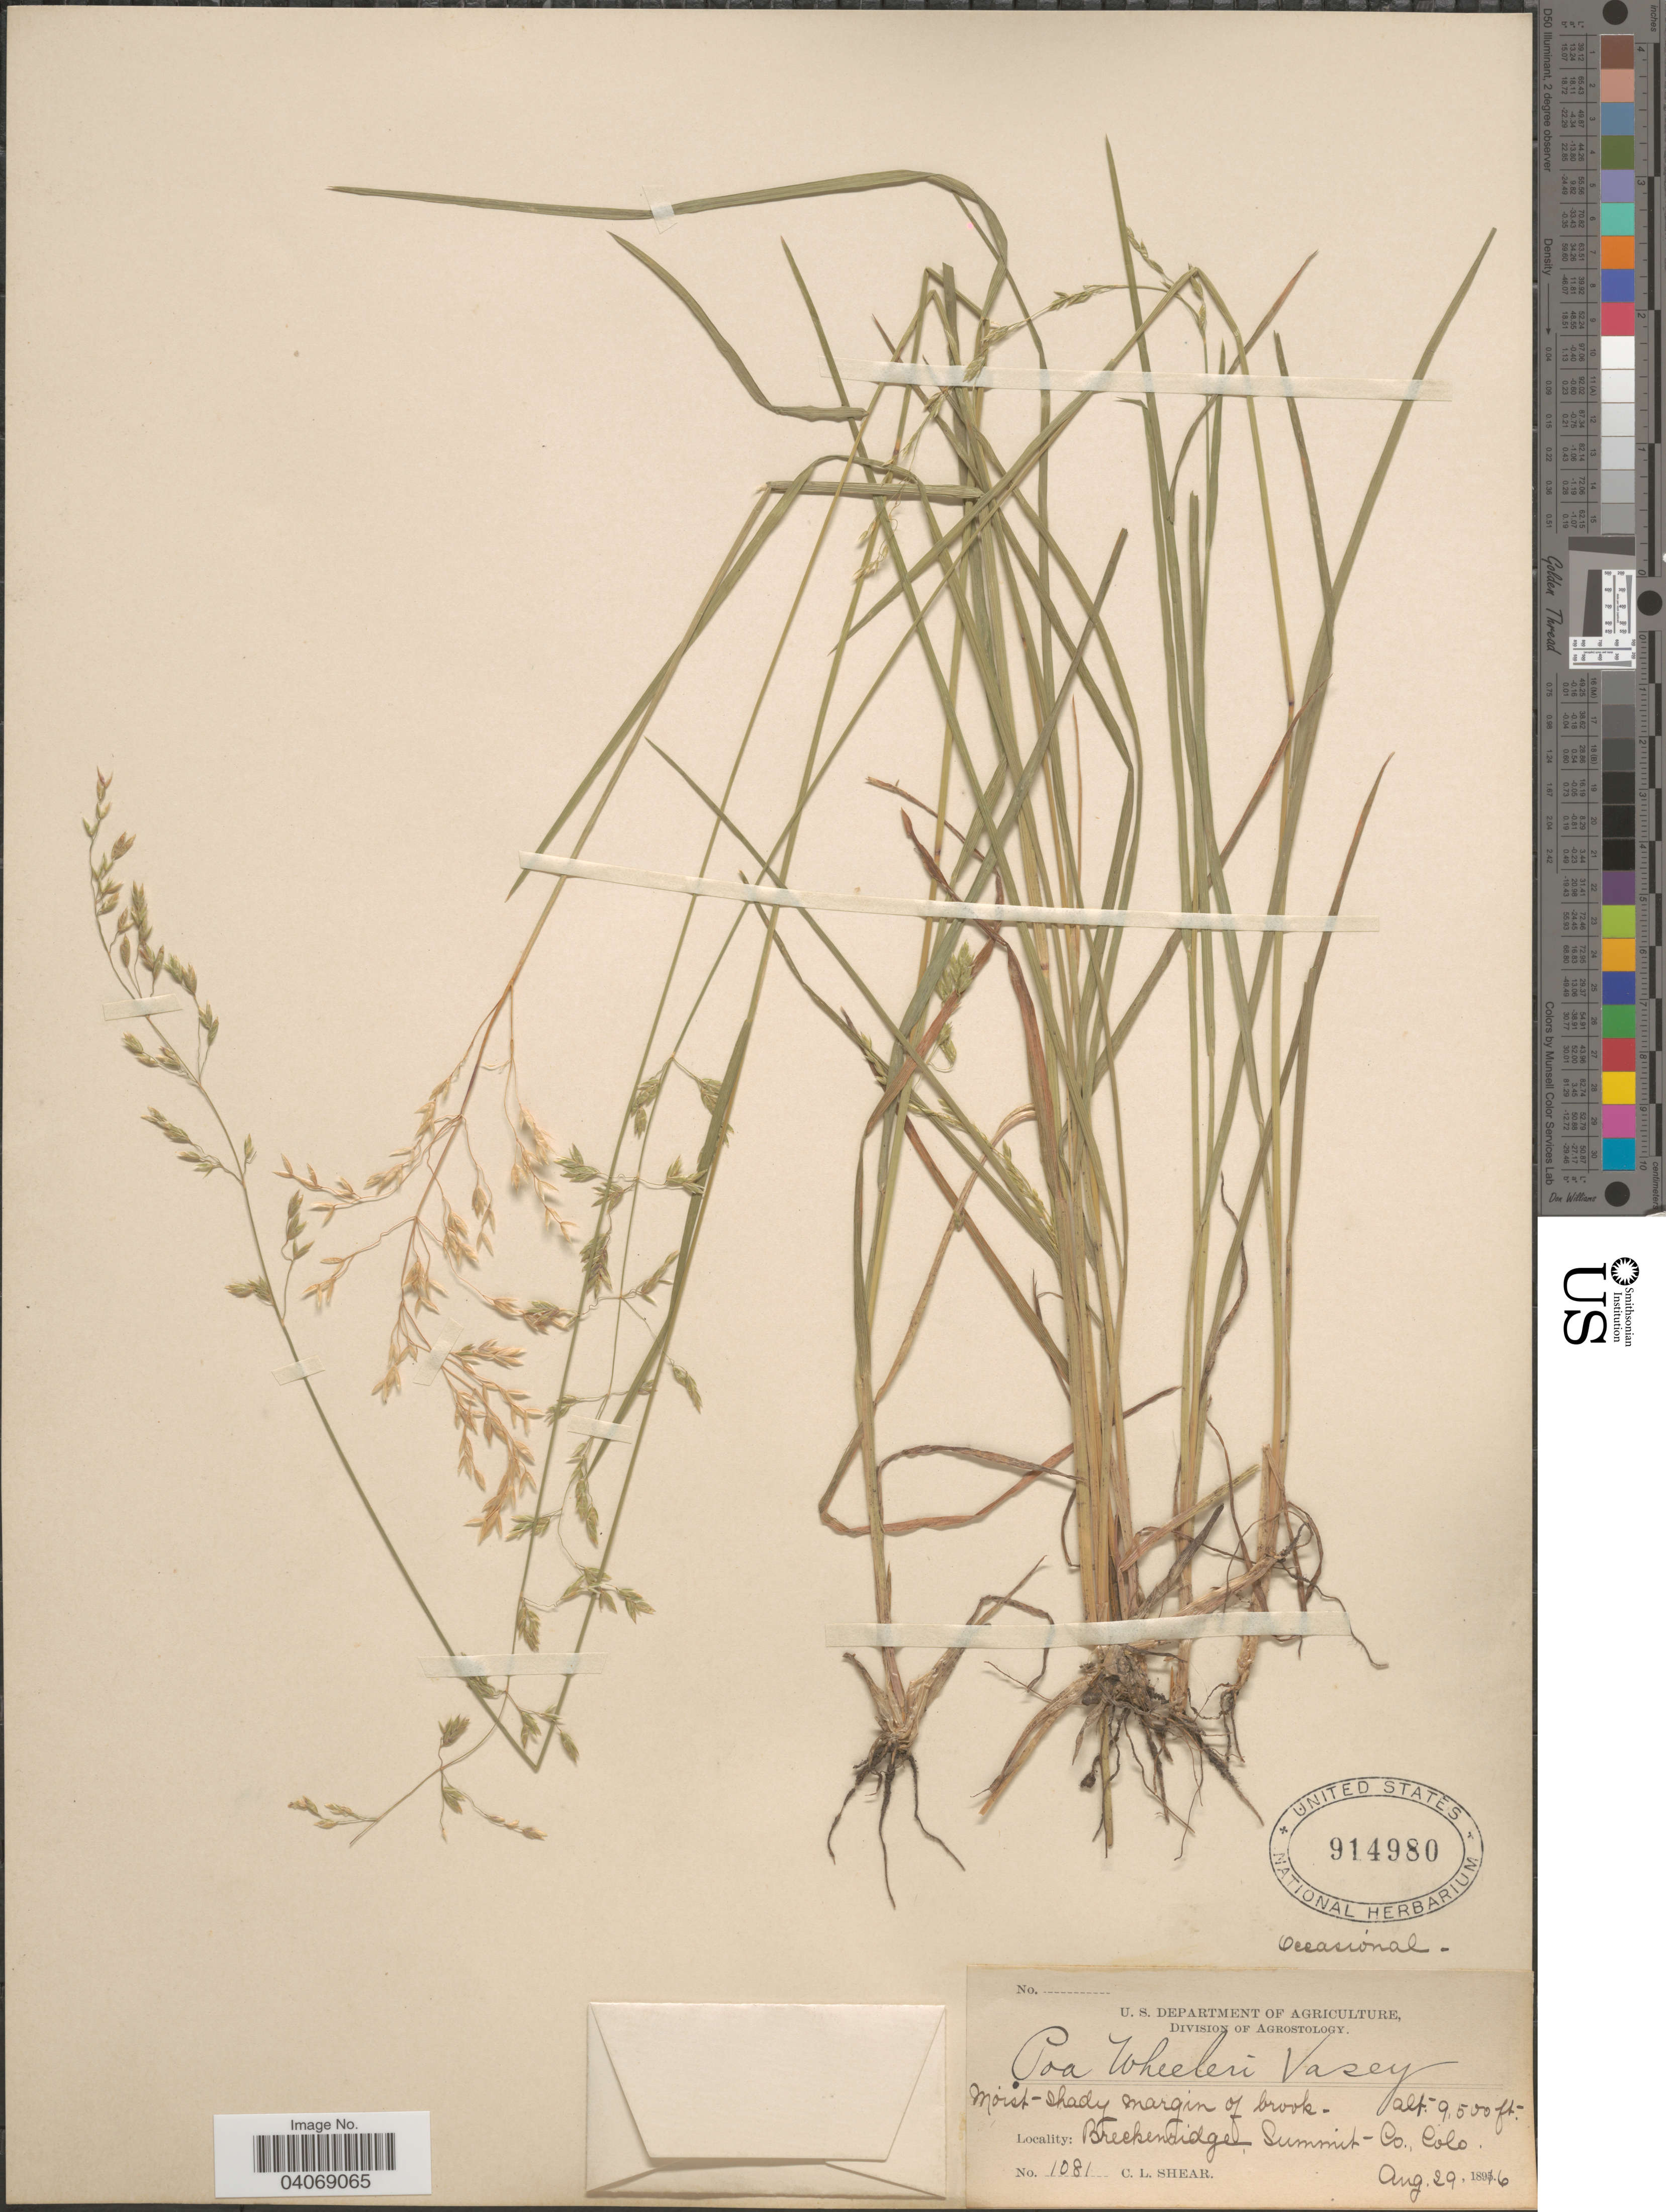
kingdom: Plantae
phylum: Tracheophyta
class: Liliopsida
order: Poales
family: Poaceae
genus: Poa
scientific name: Poa wheeleri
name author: Vasey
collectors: C. L. Shear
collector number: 1081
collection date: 1896-08-29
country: United States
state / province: Colorado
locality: Moist-shady margin of brook. Breckenridge, Summit Co.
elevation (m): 2896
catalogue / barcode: US 914980